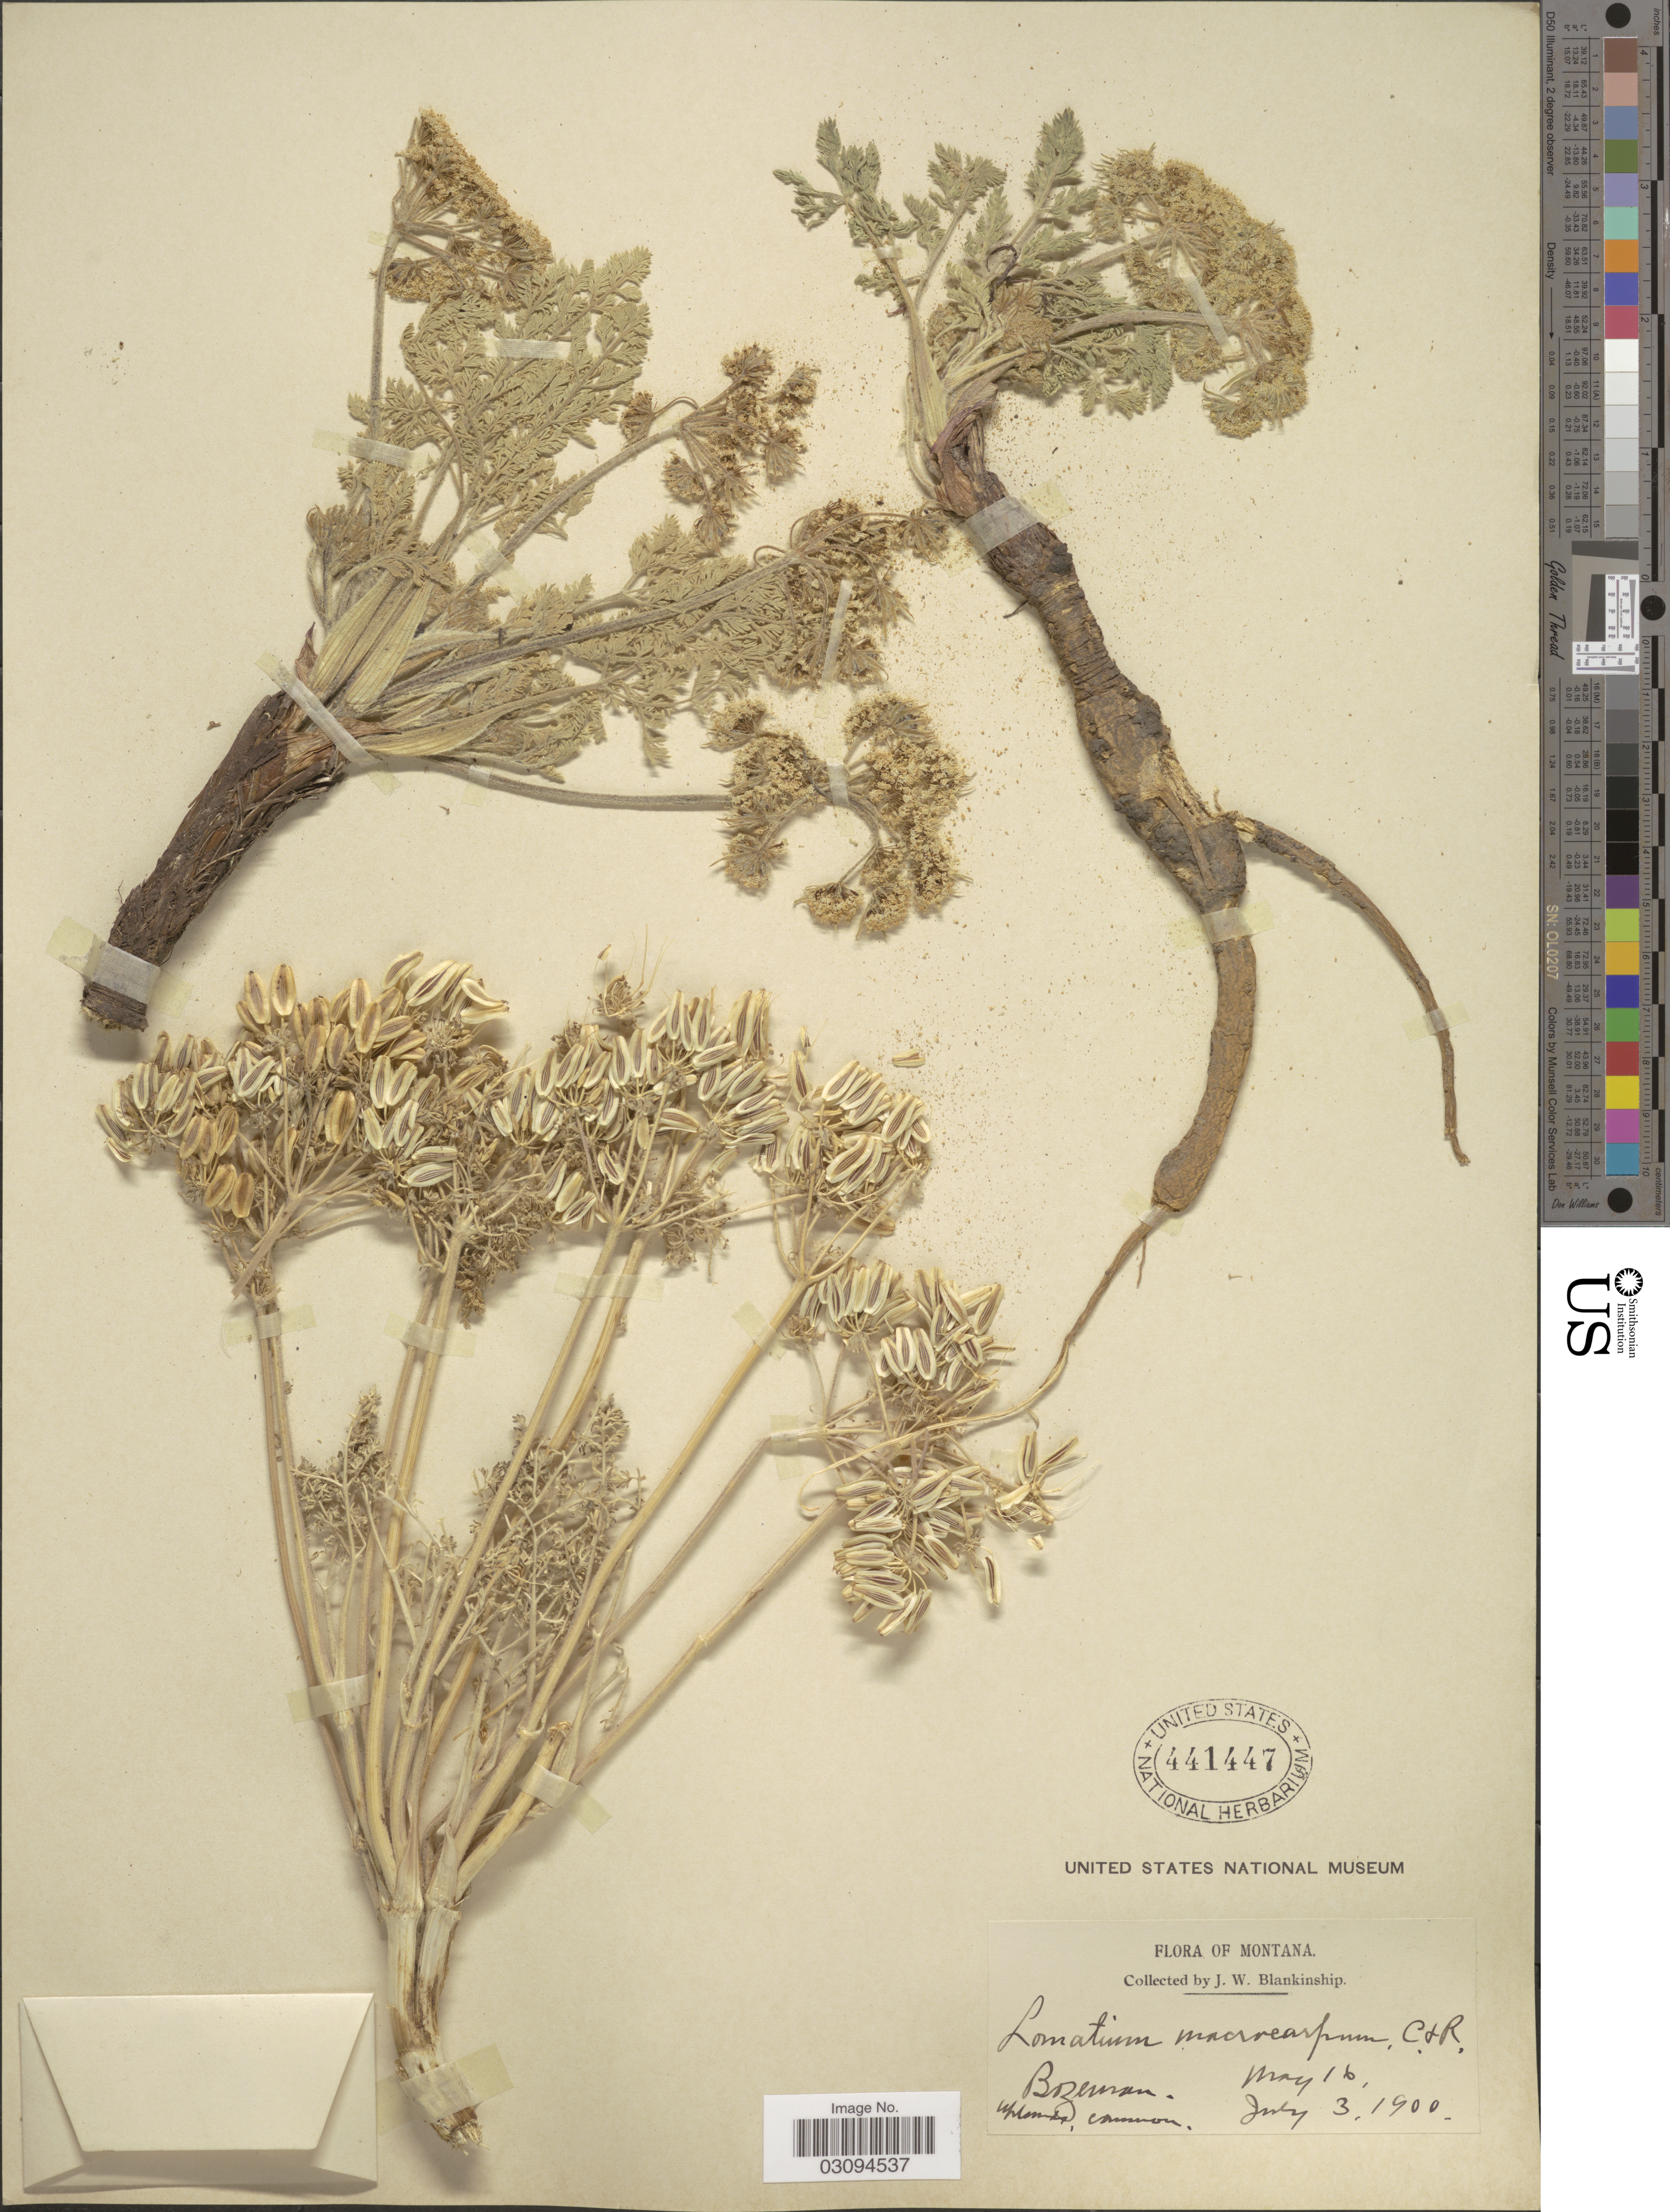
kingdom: Plantae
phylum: Tracheophyta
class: Magnoliopsida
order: Apiales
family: Apiaceae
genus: Lomatium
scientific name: Lomatium macrocarpum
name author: (Hook. et al.) J.M. Coult. & Rose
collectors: J. W. Blankinship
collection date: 1900-05-16/1900-07-03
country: United States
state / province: Montana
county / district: Gallatin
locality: Bozeman.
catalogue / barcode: US 441447